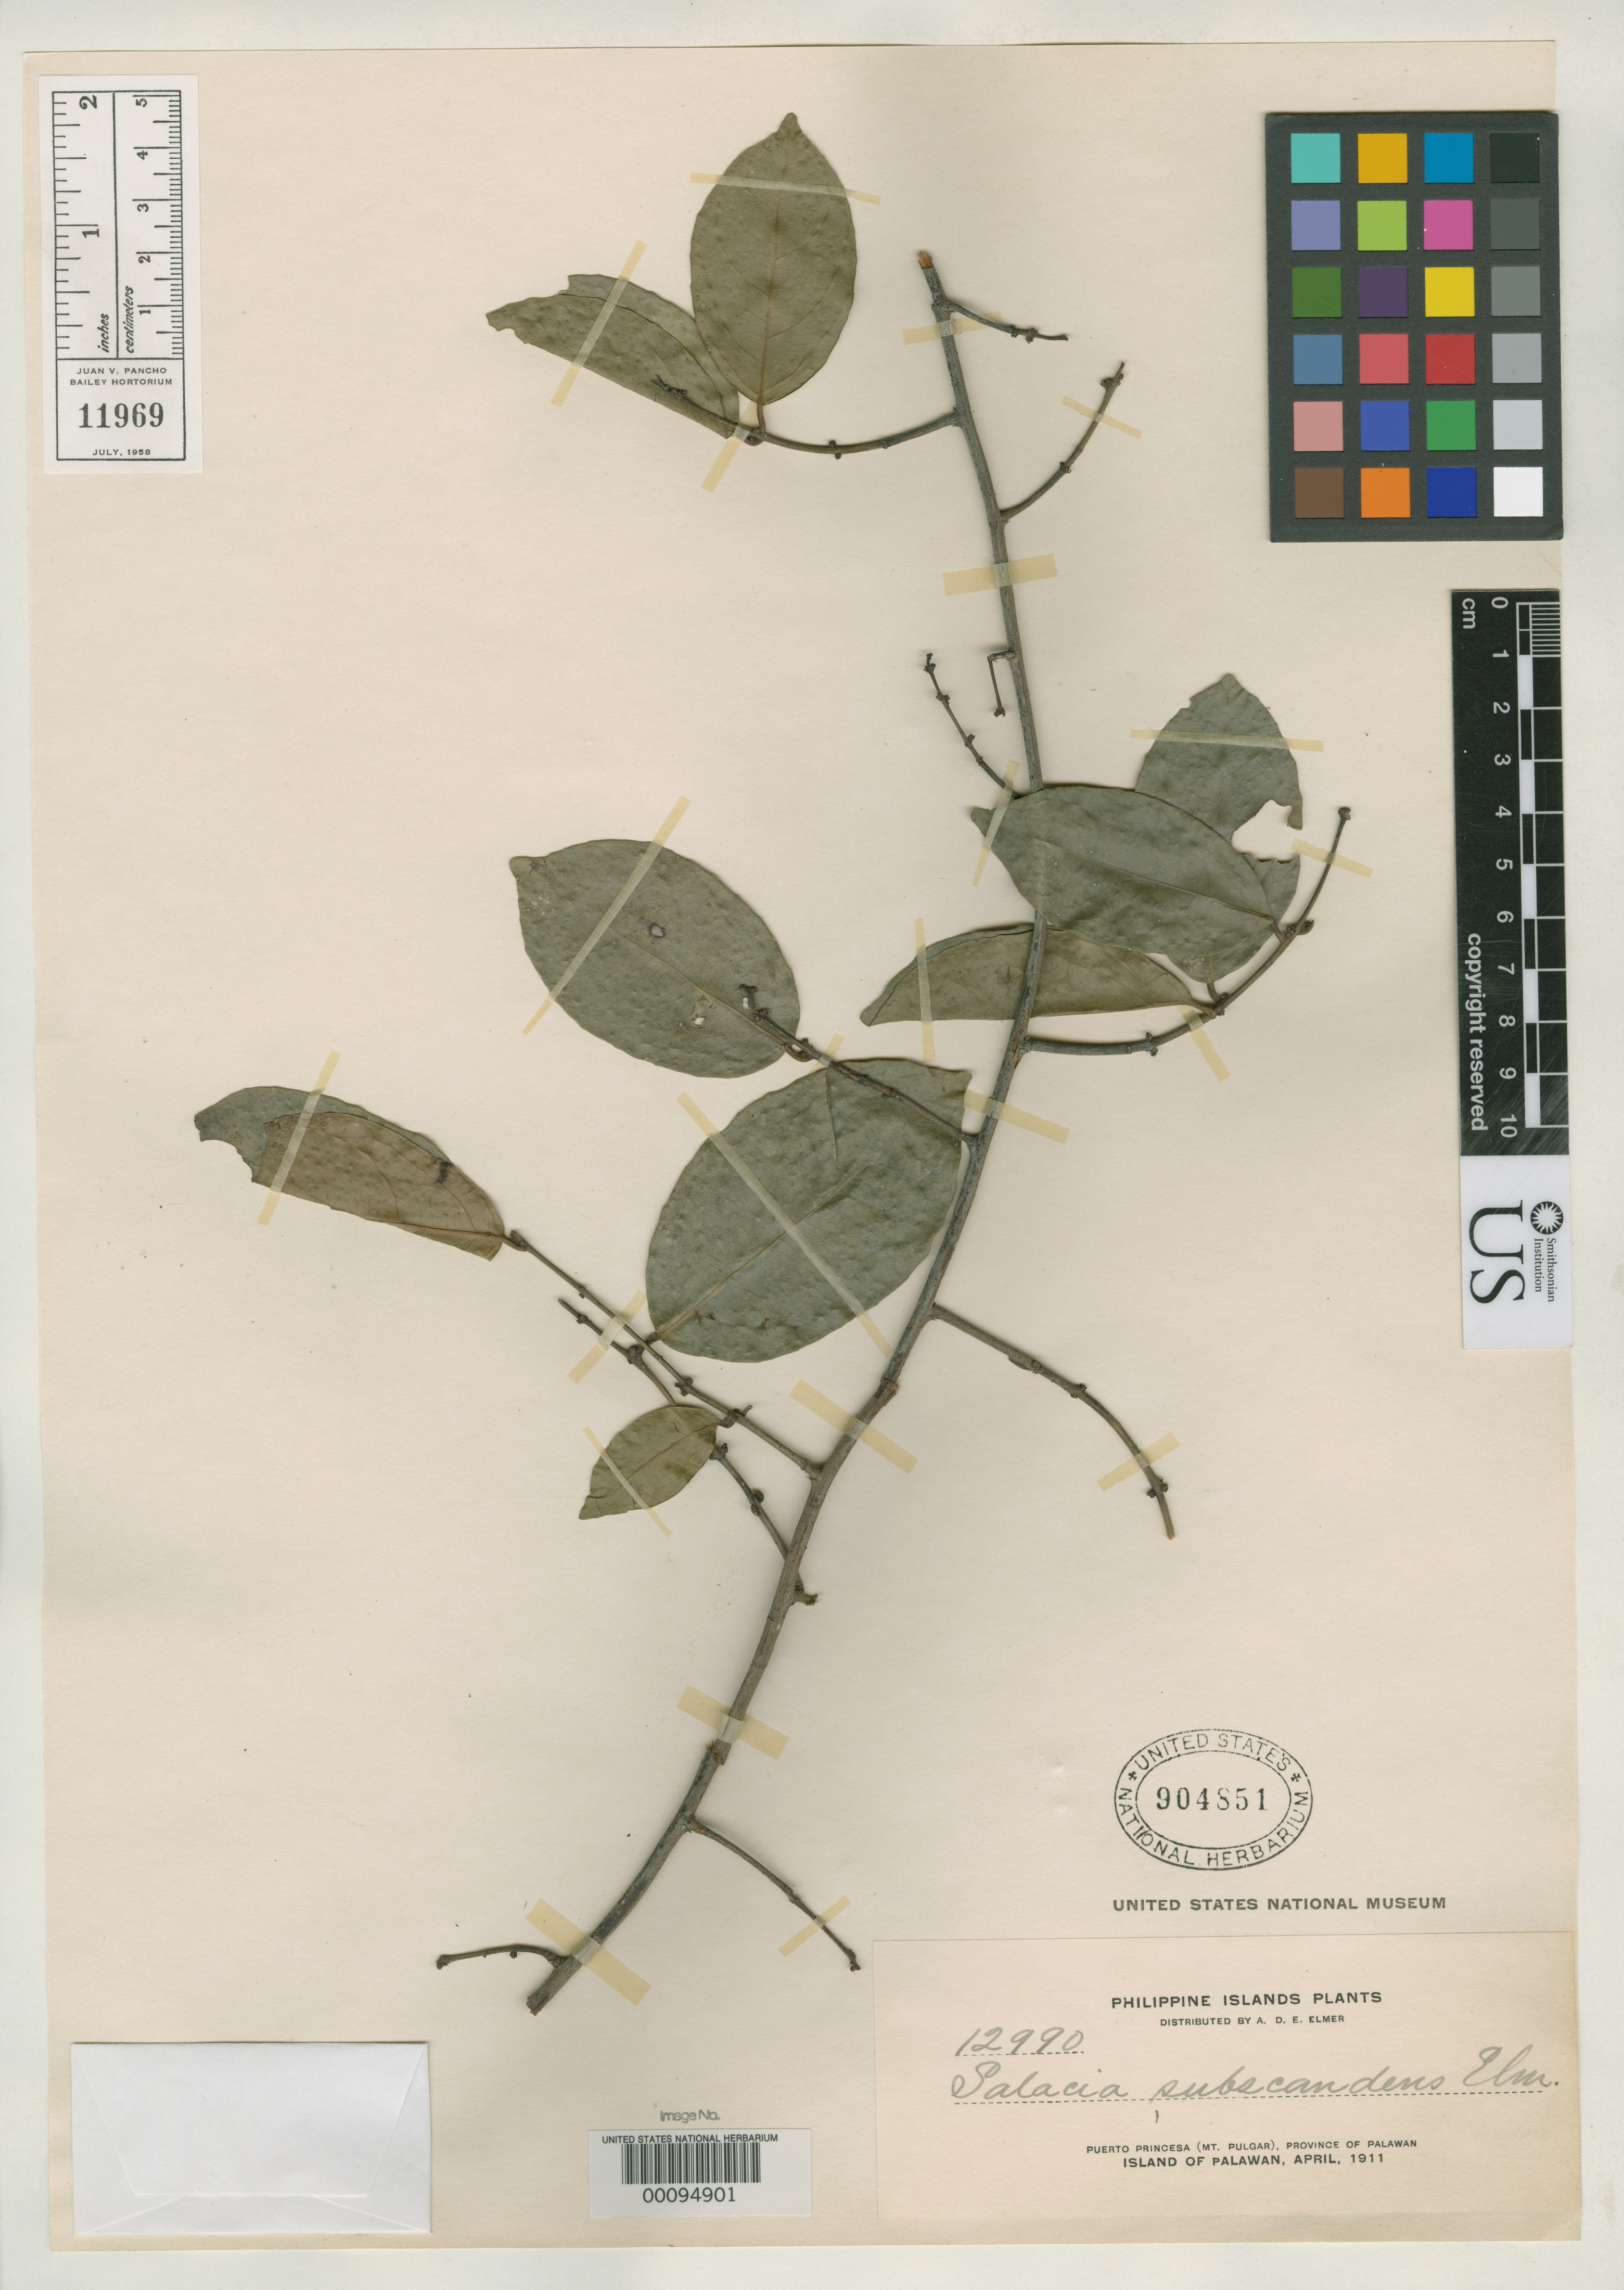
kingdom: Plantae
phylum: Tracheophyta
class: Magnoliopsida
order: Celastrales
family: Celastraceae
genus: Salacia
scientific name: Salacia subscandens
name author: Elmer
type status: Isotype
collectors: A. D. E. Elmer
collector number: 12990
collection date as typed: Apr 1911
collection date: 1911-04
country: Philippines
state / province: Mimaropa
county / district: Palawan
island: Palawan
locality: Puerto Princesa, Mt. Pulgar.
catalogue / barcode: US 904851